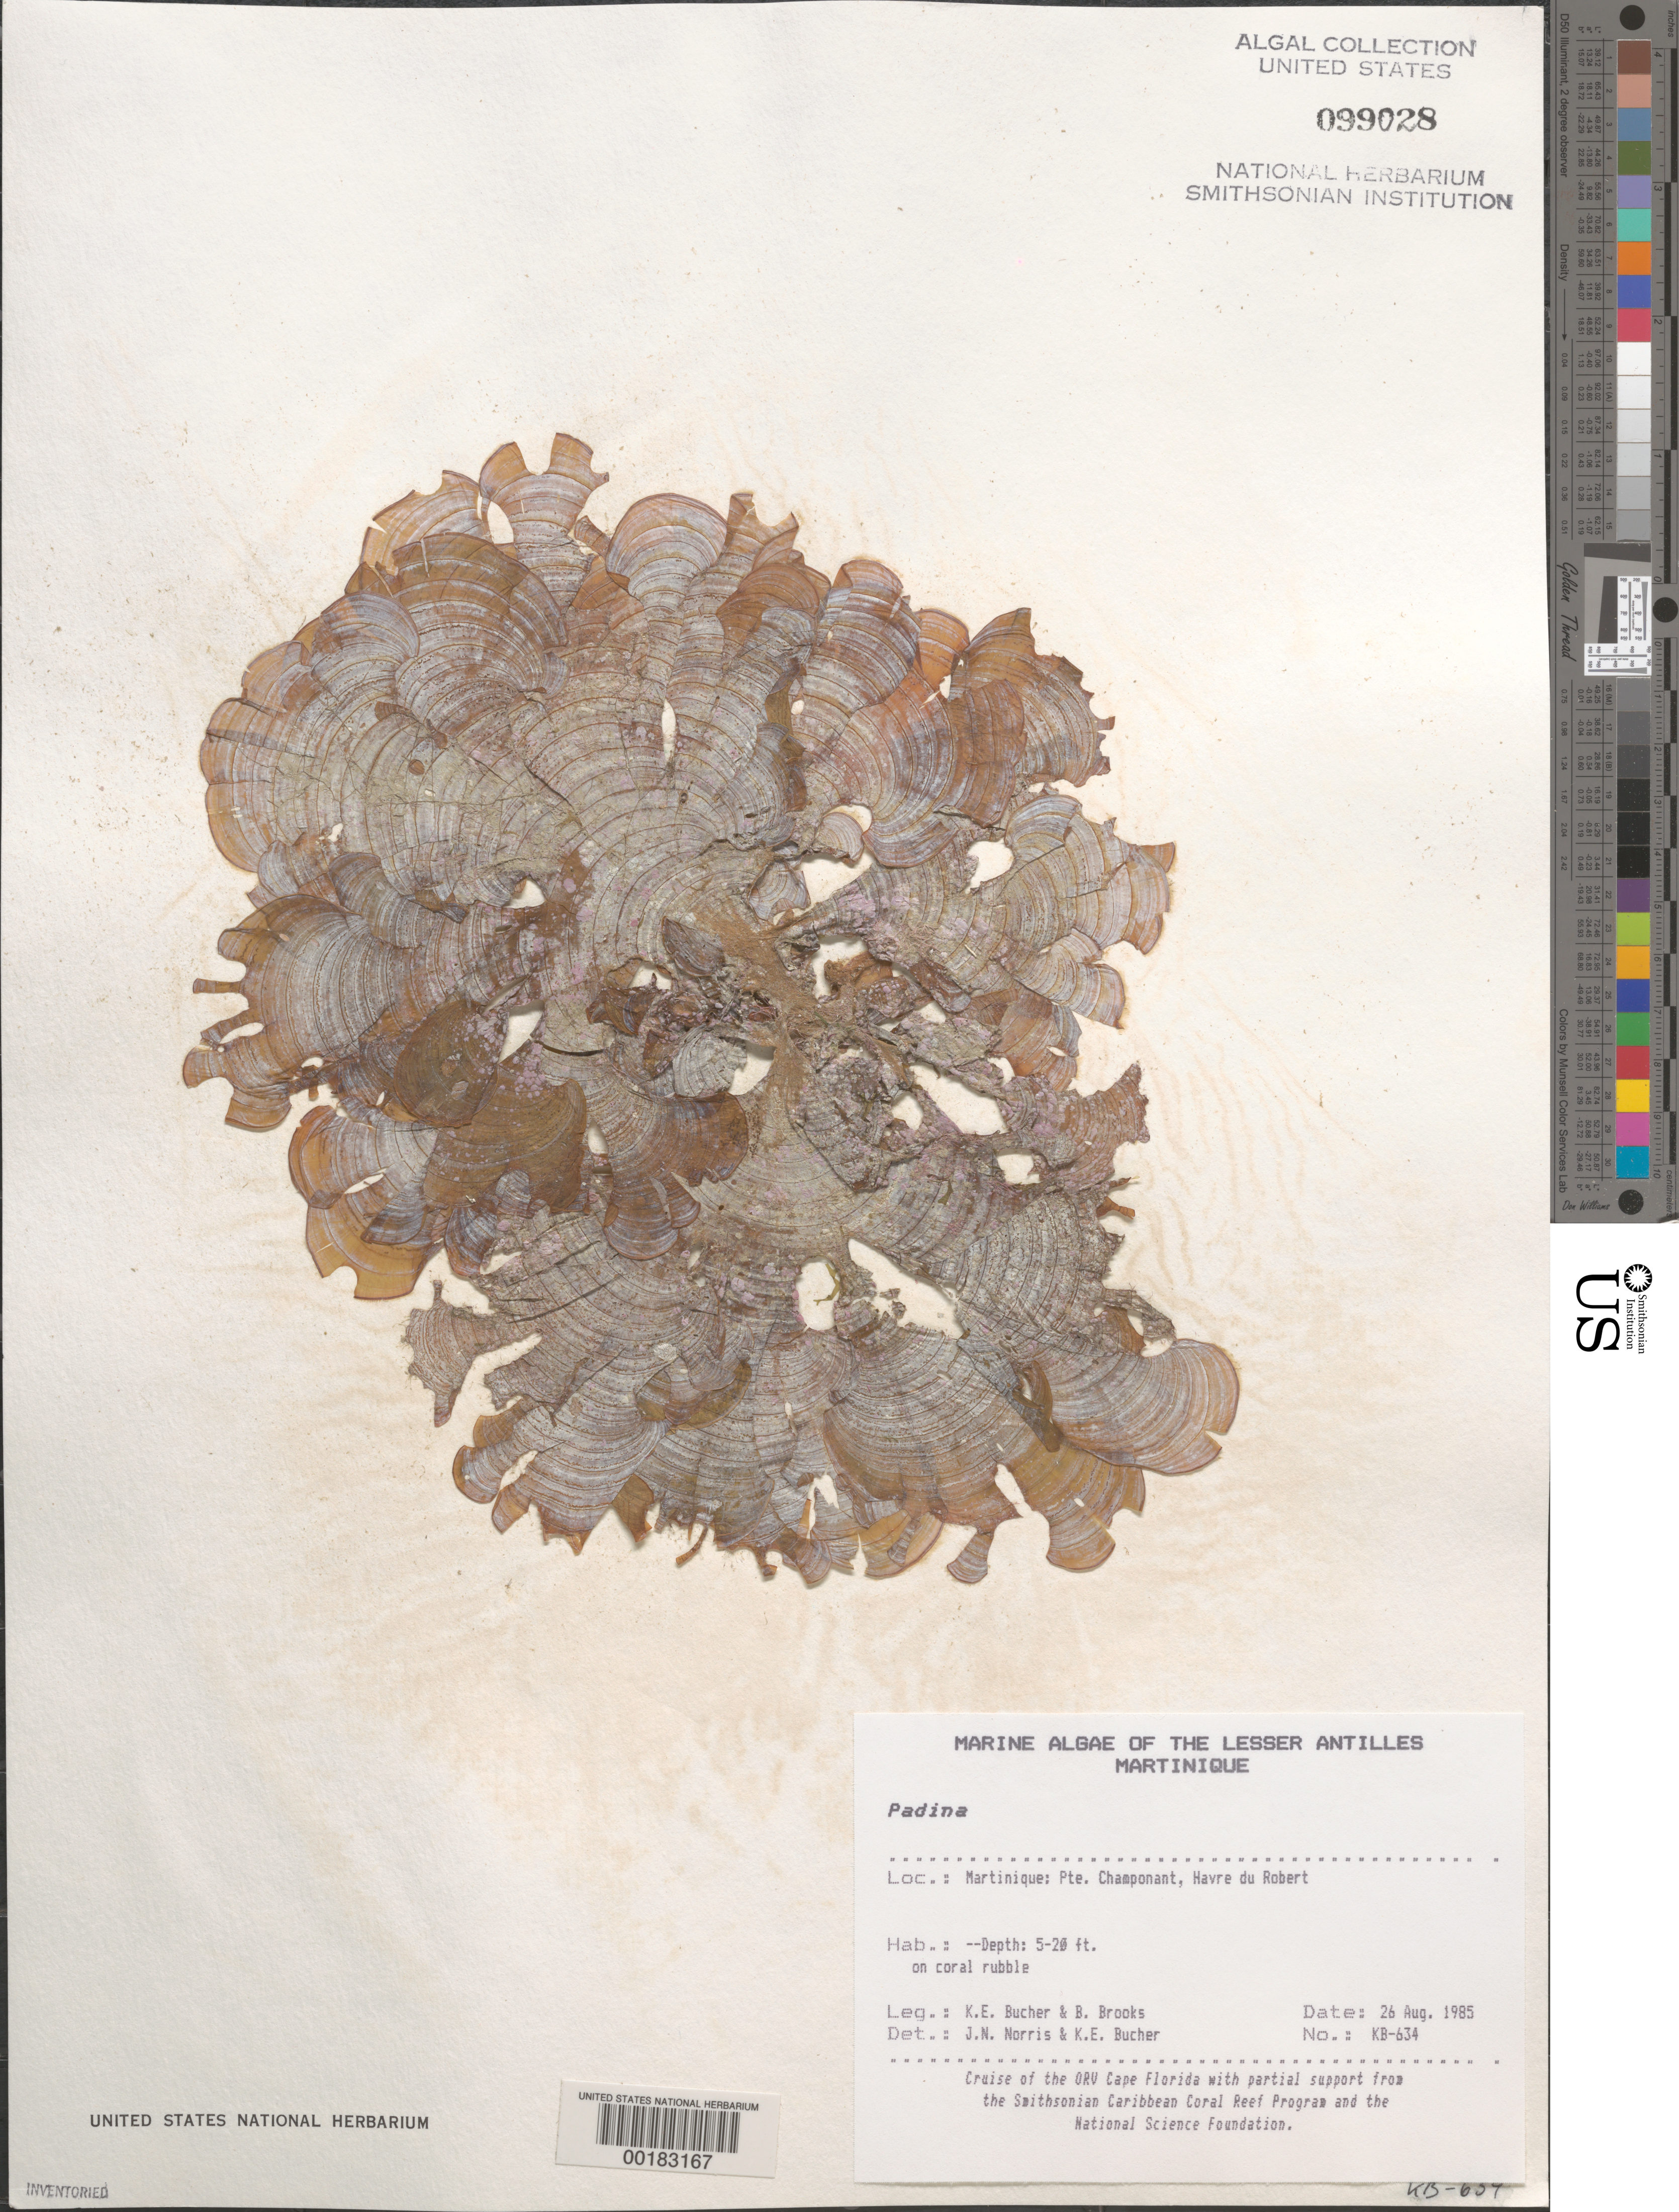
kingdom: Chromista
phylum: Ochrophyta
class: Phaeophyceae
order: Dictyotales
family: Dictyotaceae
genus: Padina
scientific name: Padina sp.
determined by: Norris, J. N.; Bucher, K. E.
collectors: K. E. Bucher & B. Brooks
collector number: Kb-634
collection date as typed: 26 Aug 1985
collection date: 1985-08-26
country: Martinique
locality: Pointe Champonant, Havre du Robert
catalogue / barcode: US 99028